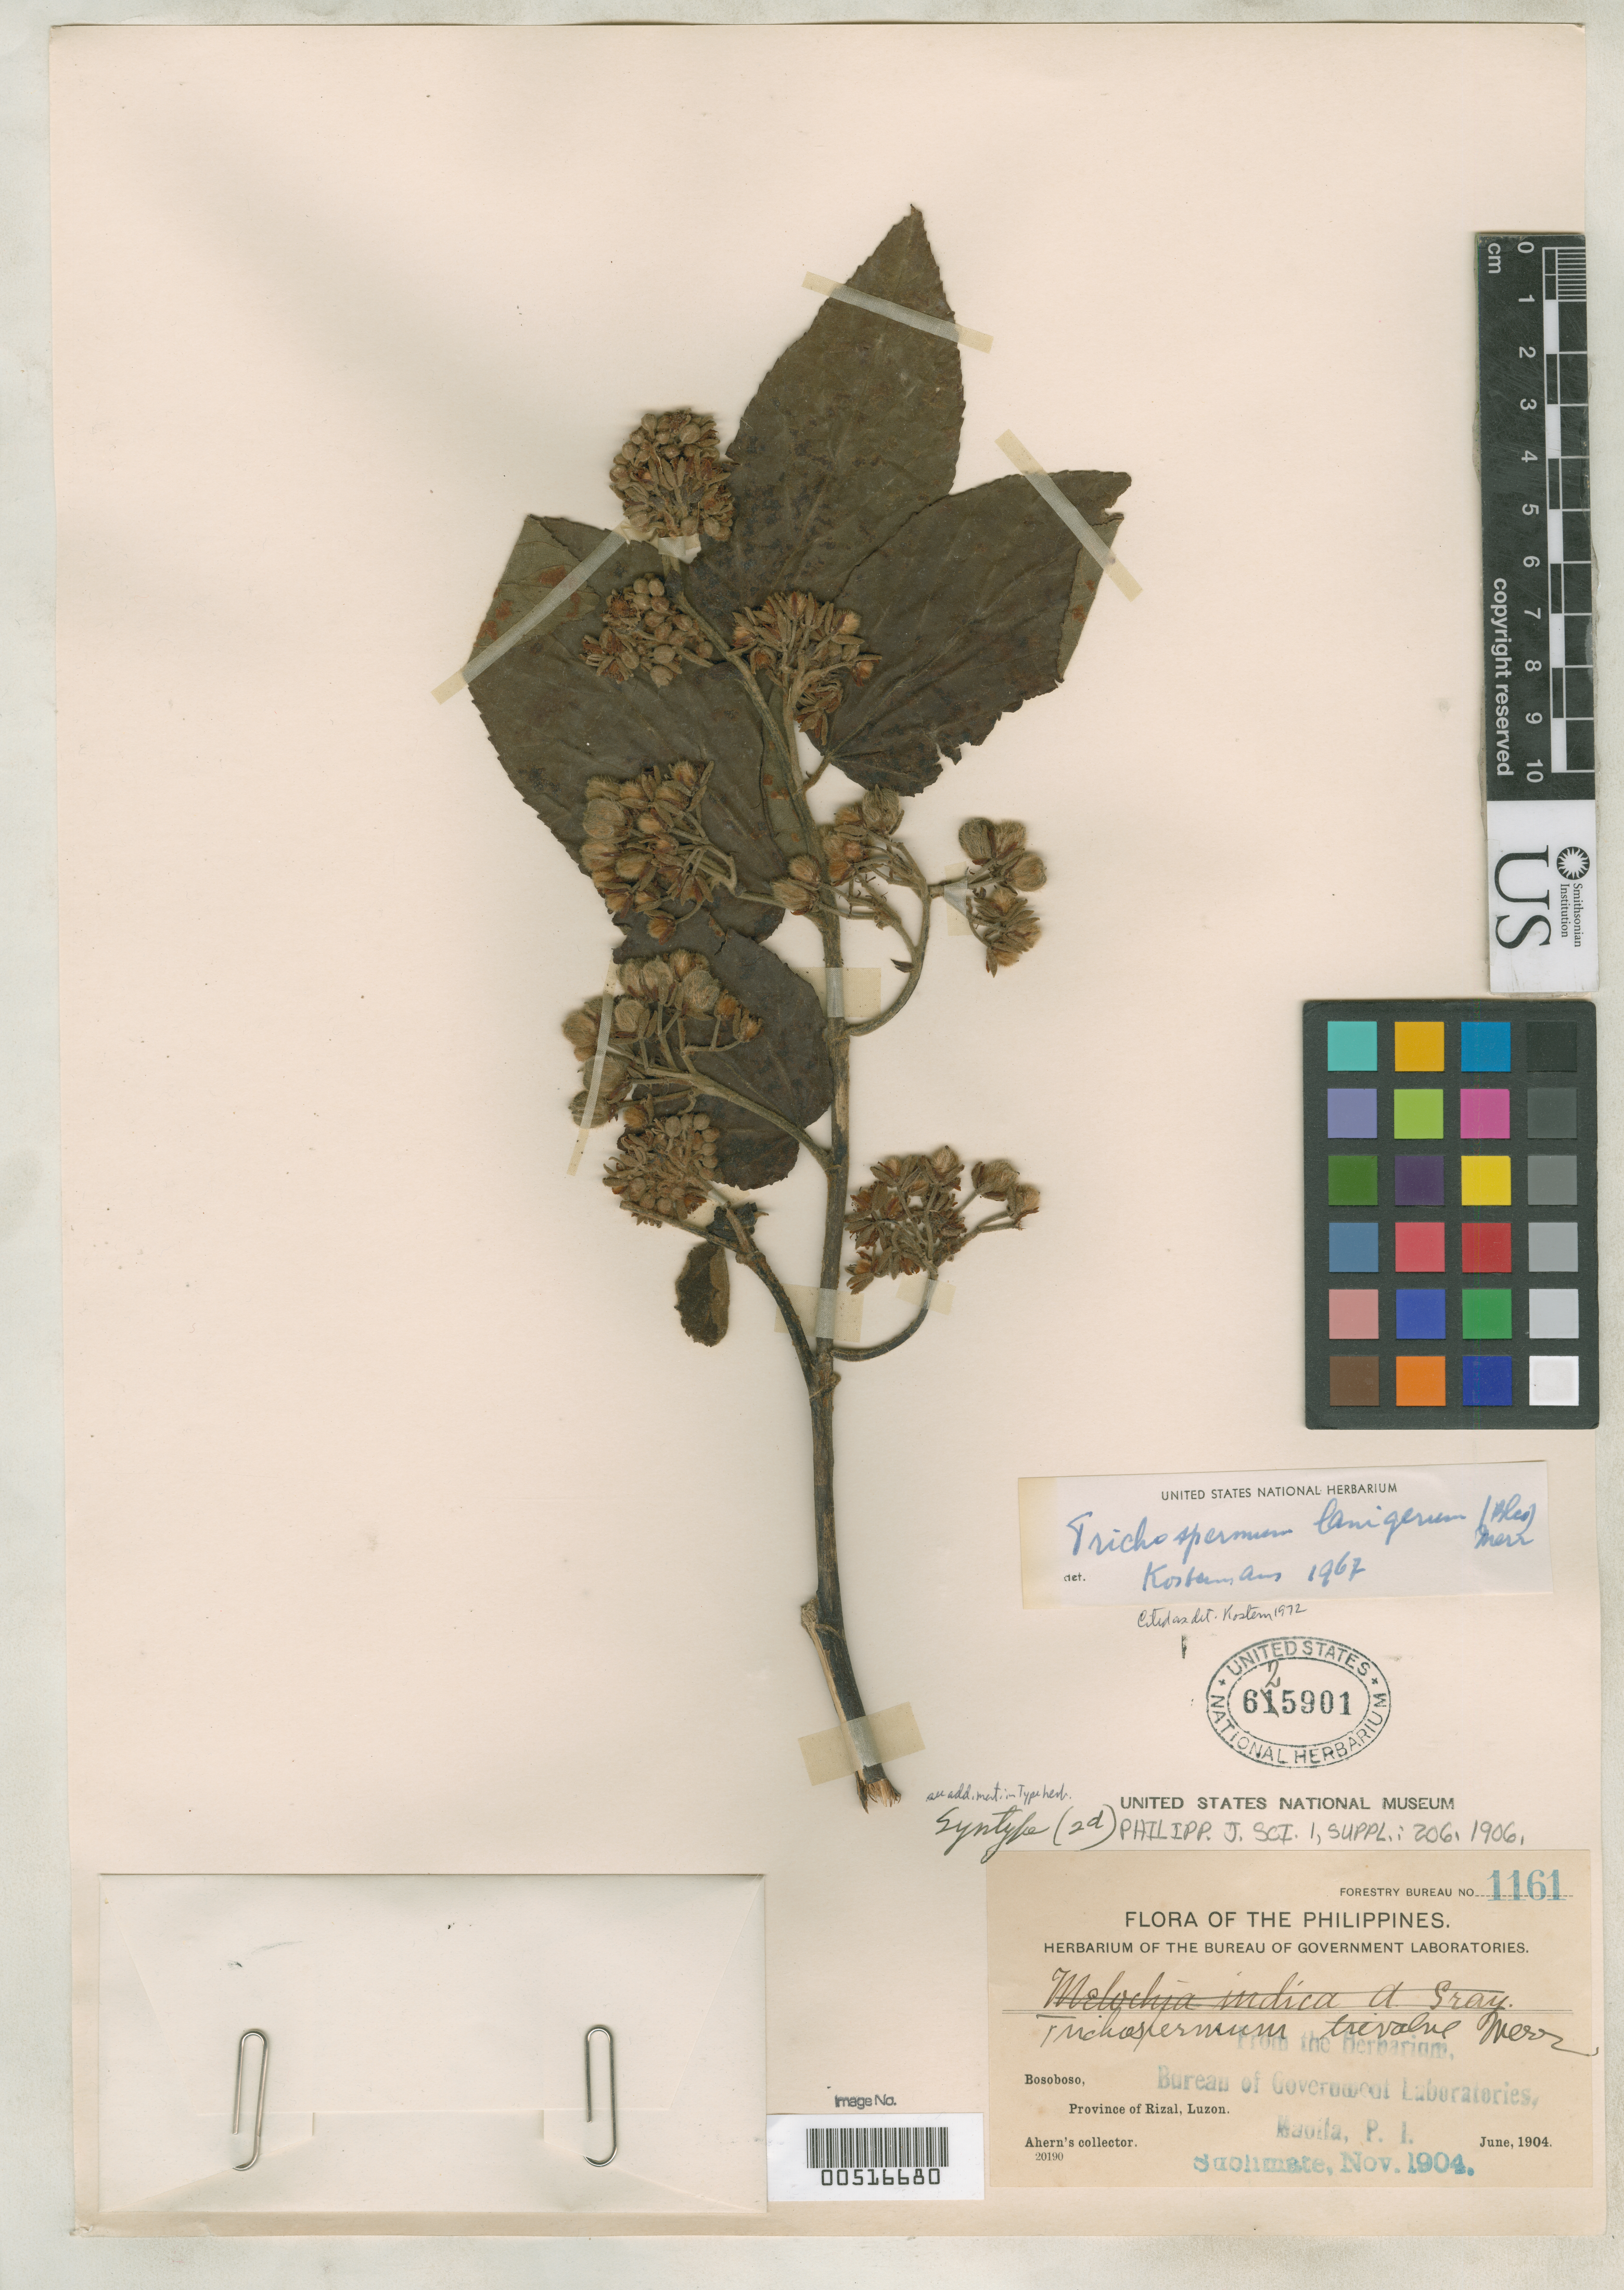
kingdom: Plantae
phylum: Tracheophyta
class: Magnoliopsida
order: Malvales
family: Malvaceae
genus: Trichospermum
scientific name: Trichospermum trivalve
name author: Merr.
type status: Isosyntype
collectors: Ahern's collector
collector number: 1161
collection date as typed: Jun 1904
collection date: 1904-06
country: Philippines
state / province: Calabarzon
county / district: Rizal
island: Luzon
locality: Bosoboso.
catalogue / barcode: US 625901